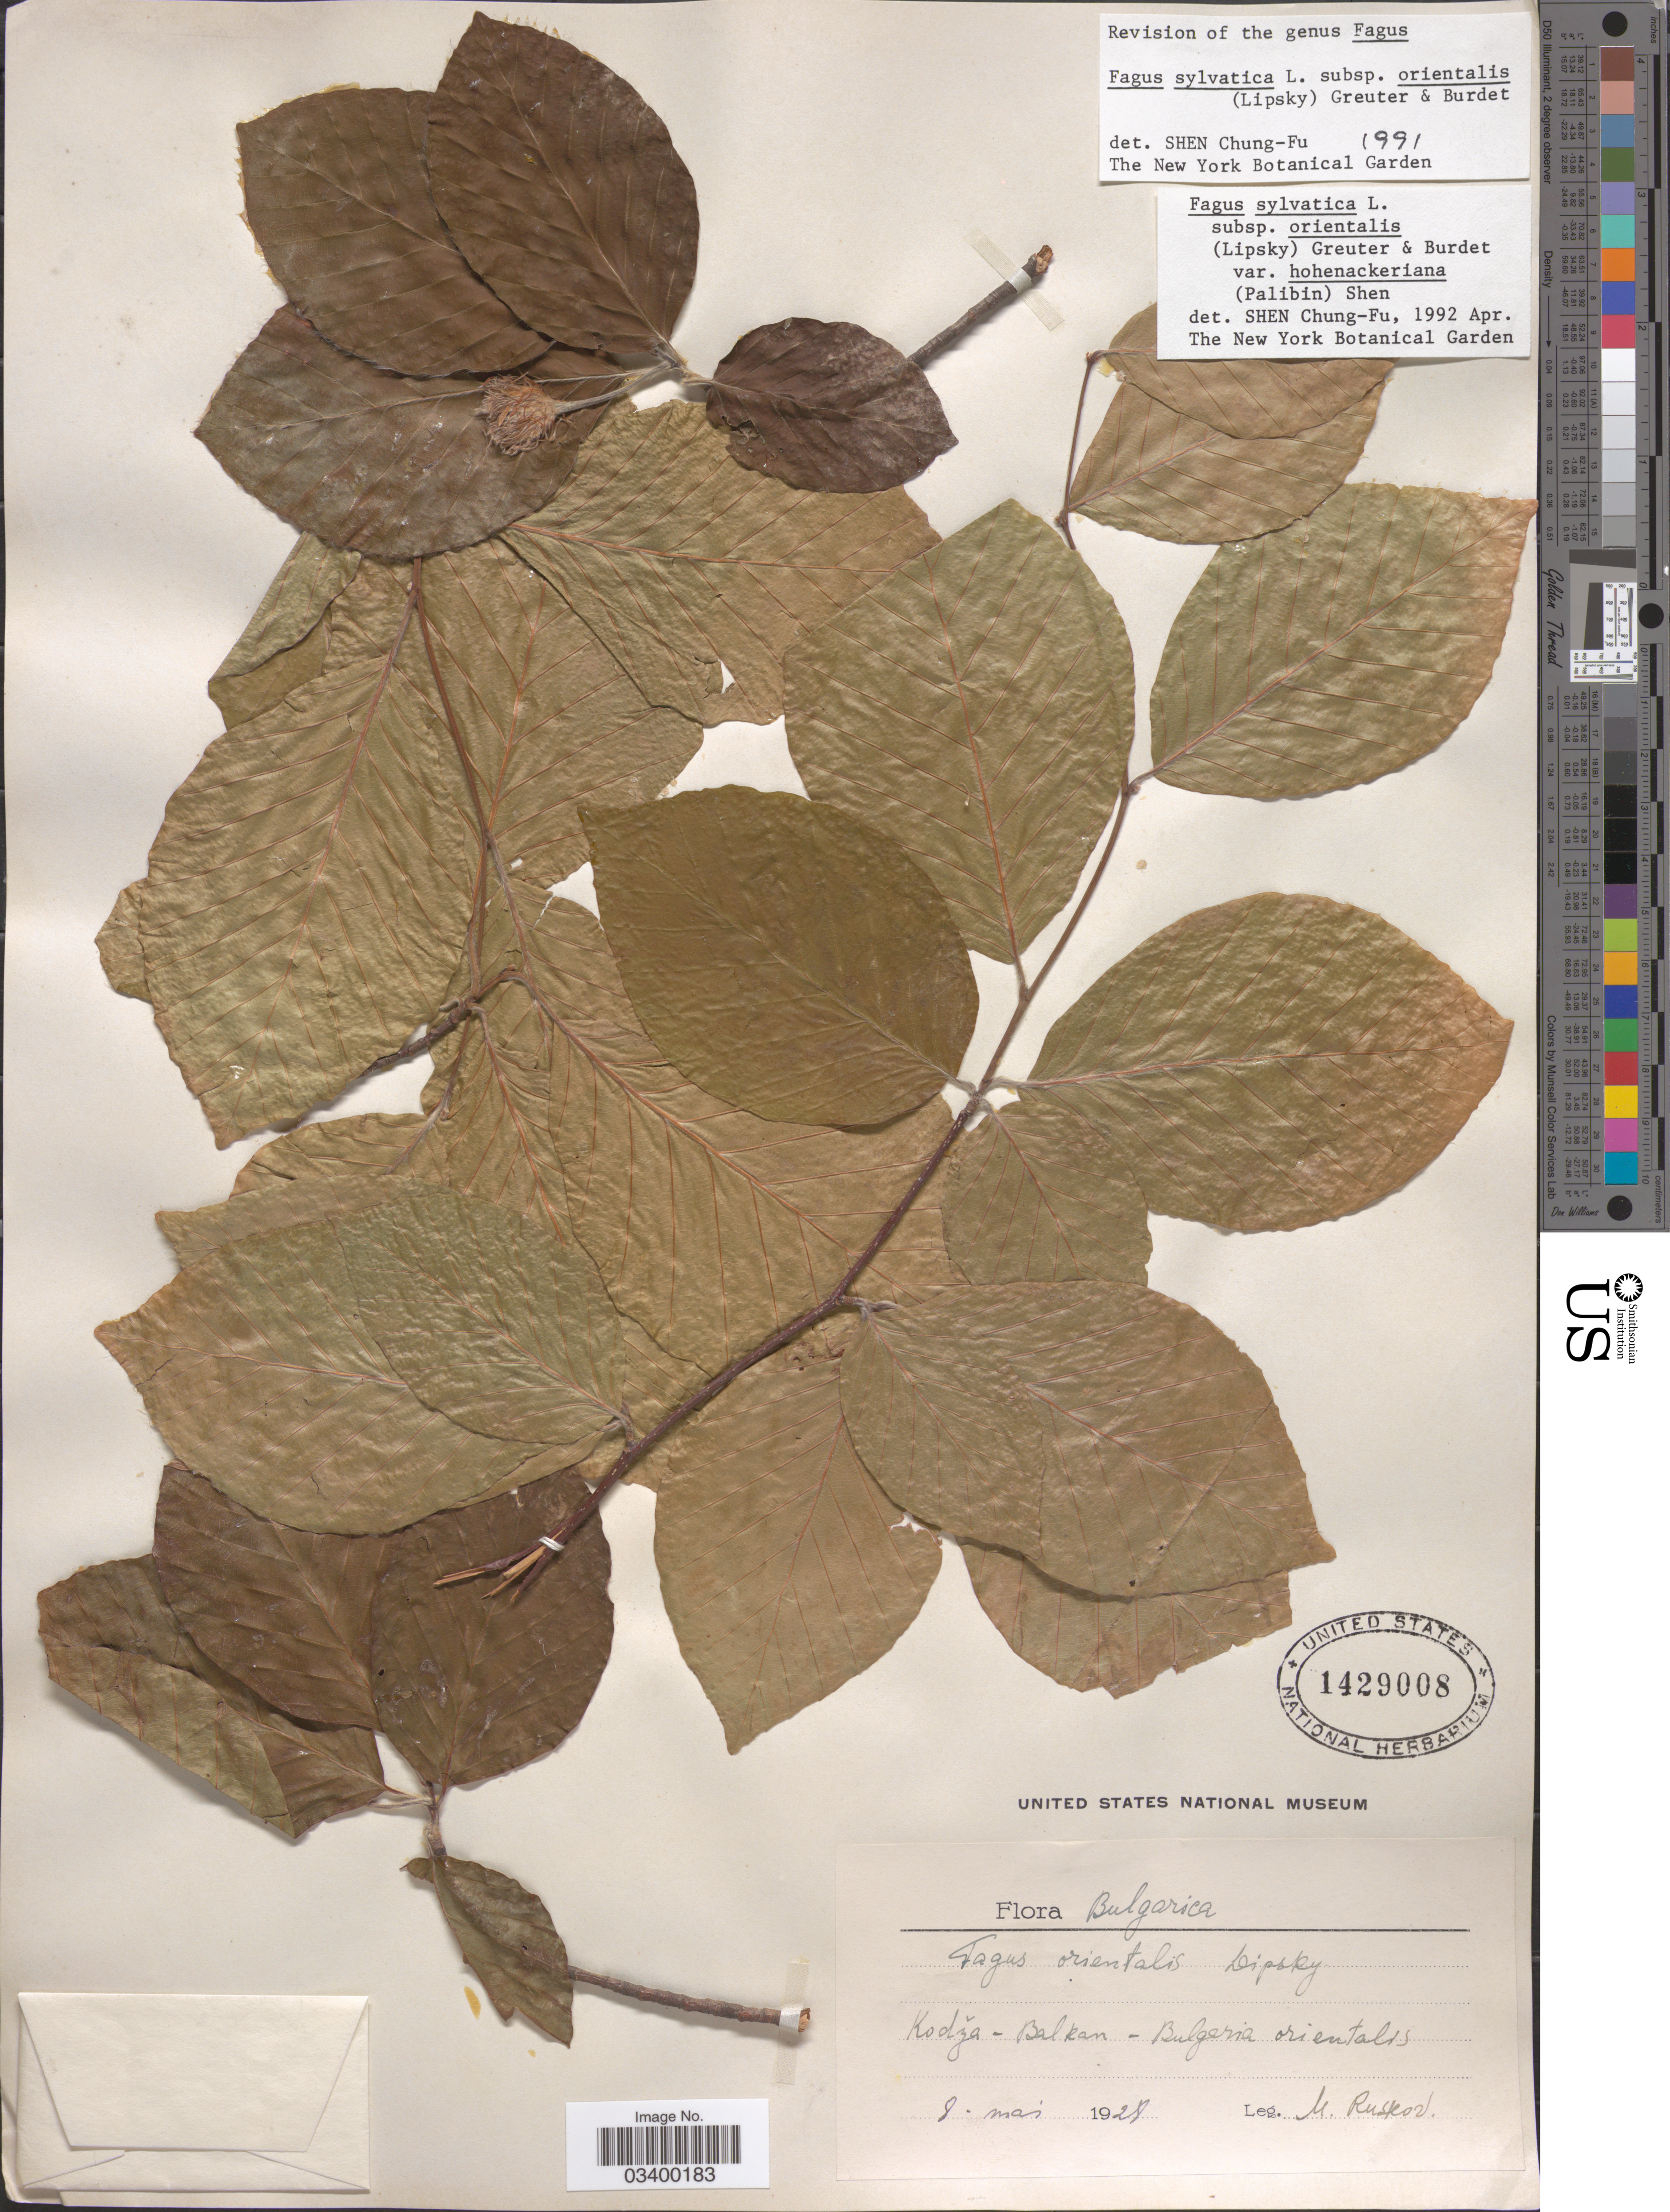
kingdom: Plantae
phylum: Tracheophyta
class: Magnoliopsida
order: Fagales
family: Fagaceae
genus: Fagus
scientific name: Fagus orientalis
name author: Lipsky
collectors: M. Ruskor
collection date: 1928-05-08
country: Bulgaria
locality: Kodža - Balkan - Bulgeria orientalis.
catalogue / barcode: US 1429008